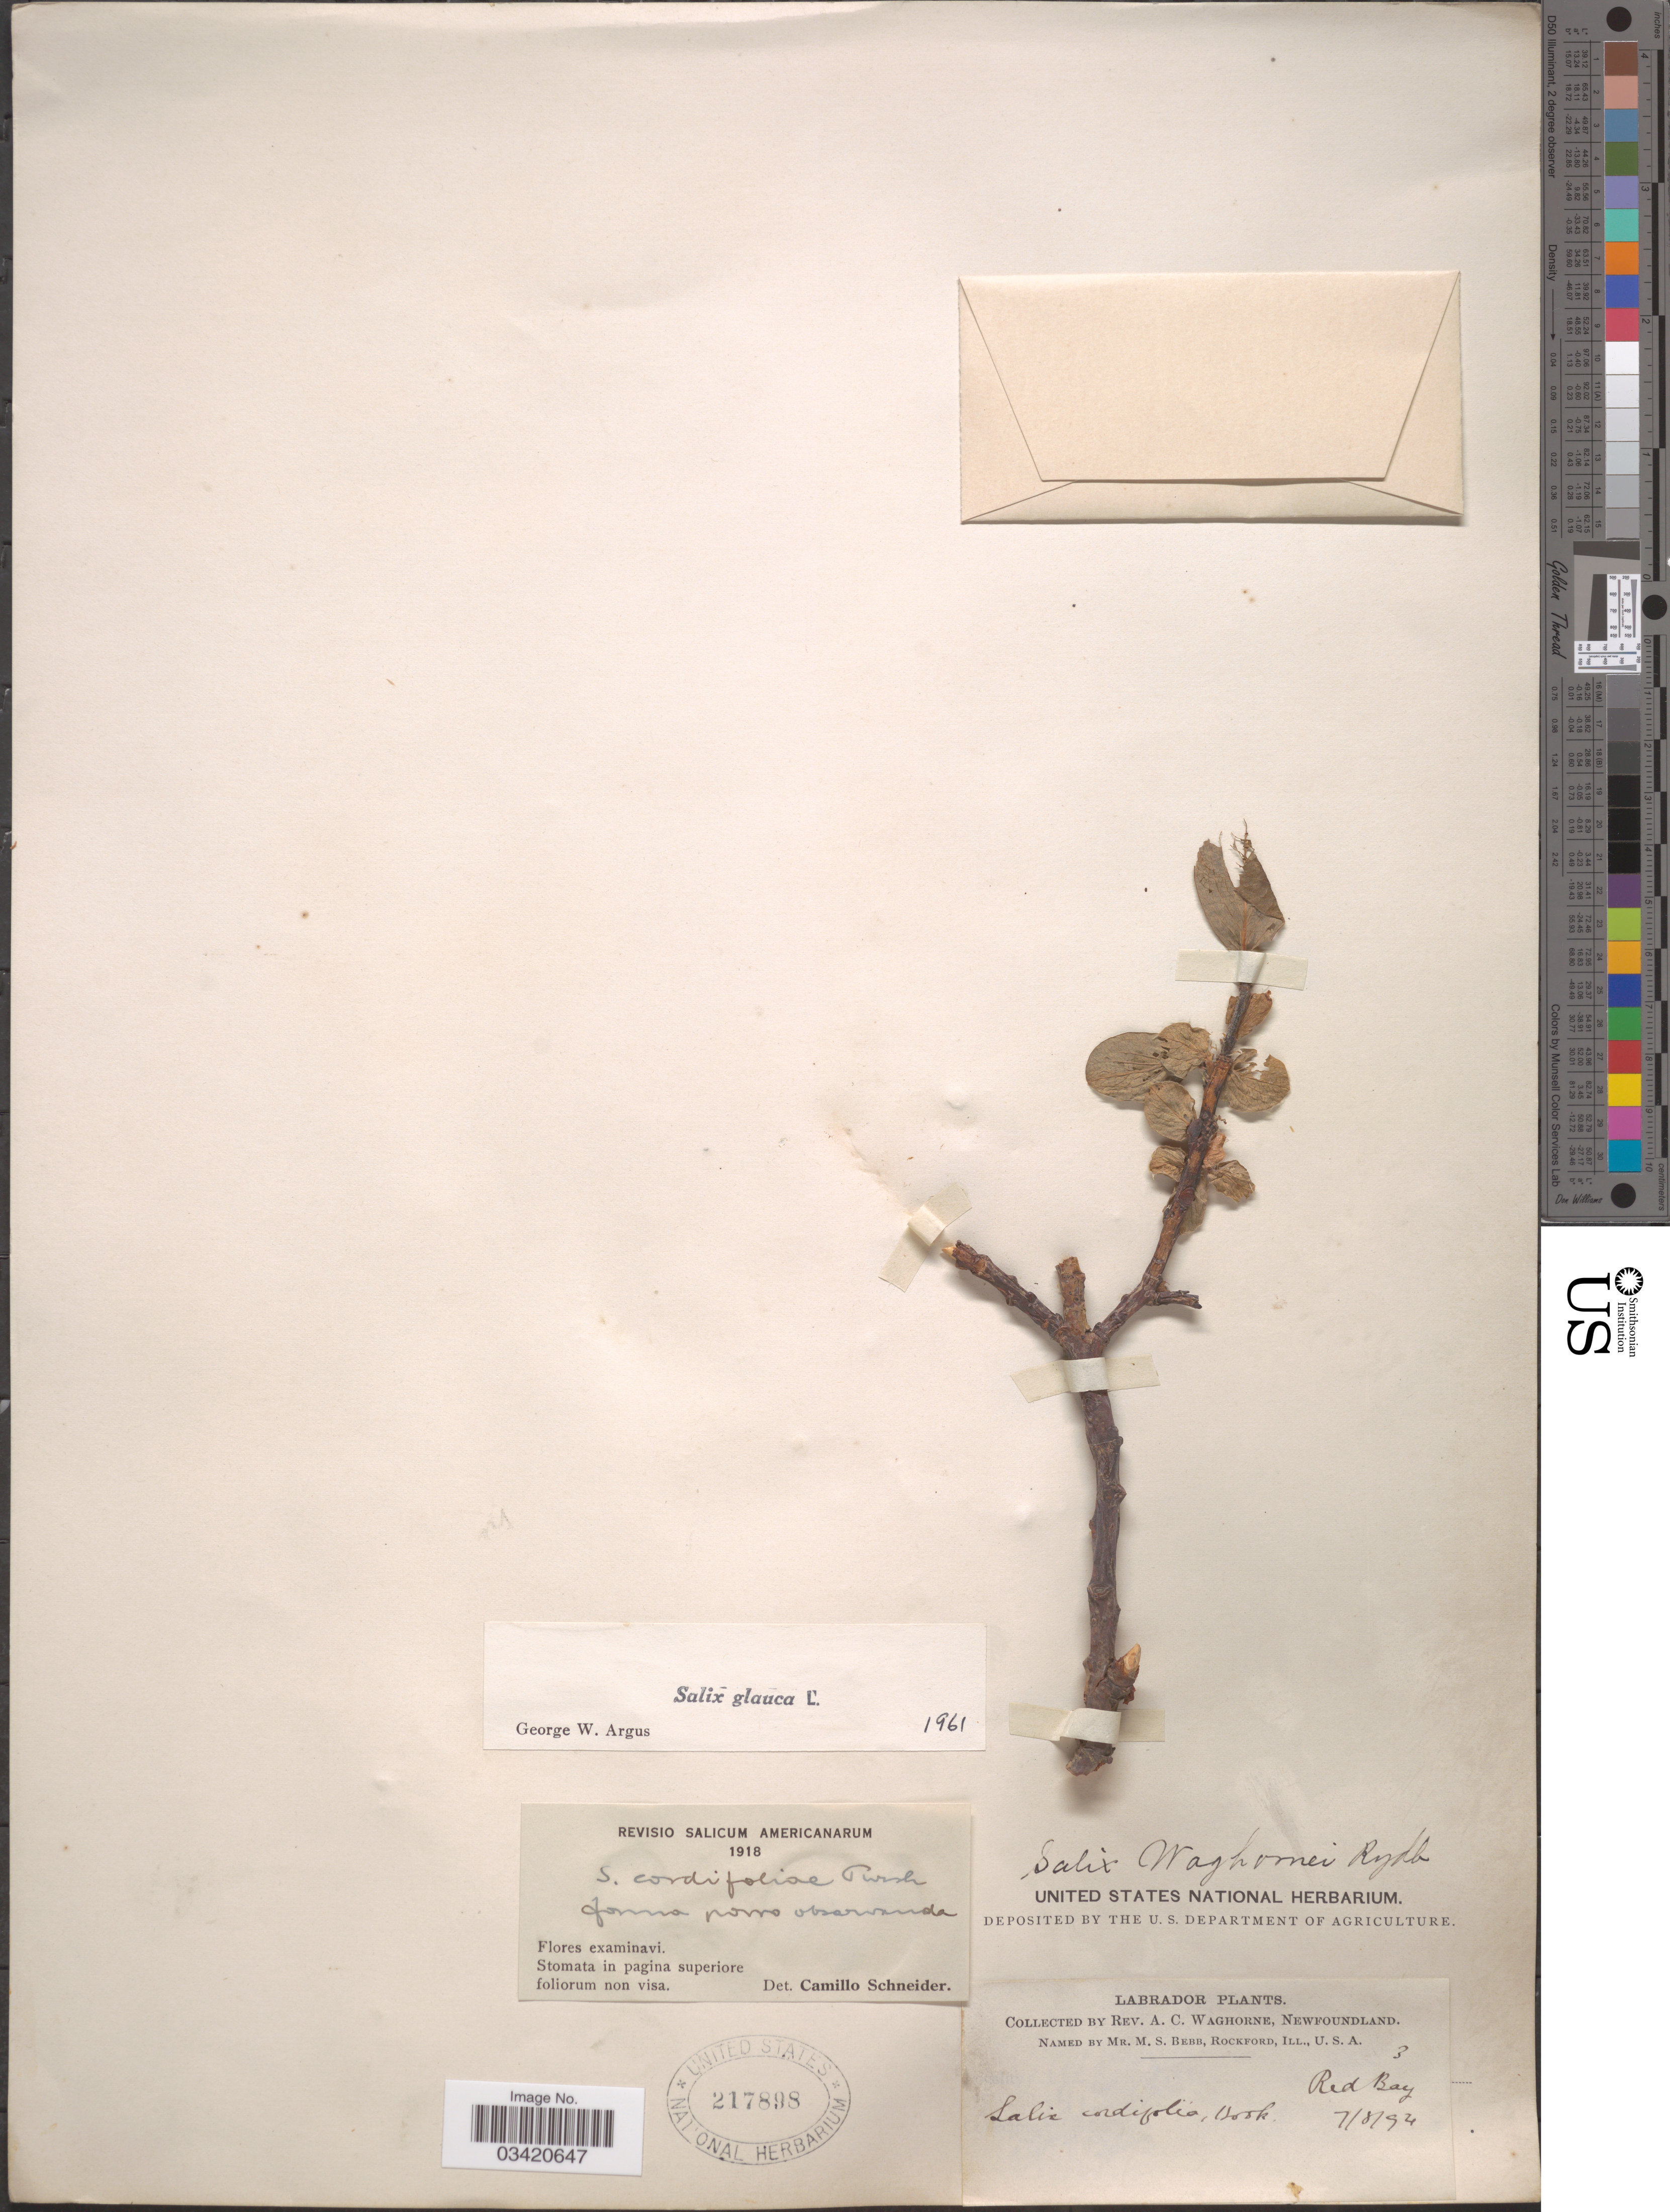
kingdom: Plantae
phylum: Tracheophyta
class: Magnoliopsida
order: Malpighiales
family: Salicaceae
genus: Salix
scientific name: Salix glauca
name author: L.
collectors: A. Waghorne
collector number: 3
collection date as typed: Transcribed d/m/y: 7/8/94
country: Canada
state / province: Newfoundland and Labrador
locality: Labrador. Red Bay.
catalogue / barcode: US 217898